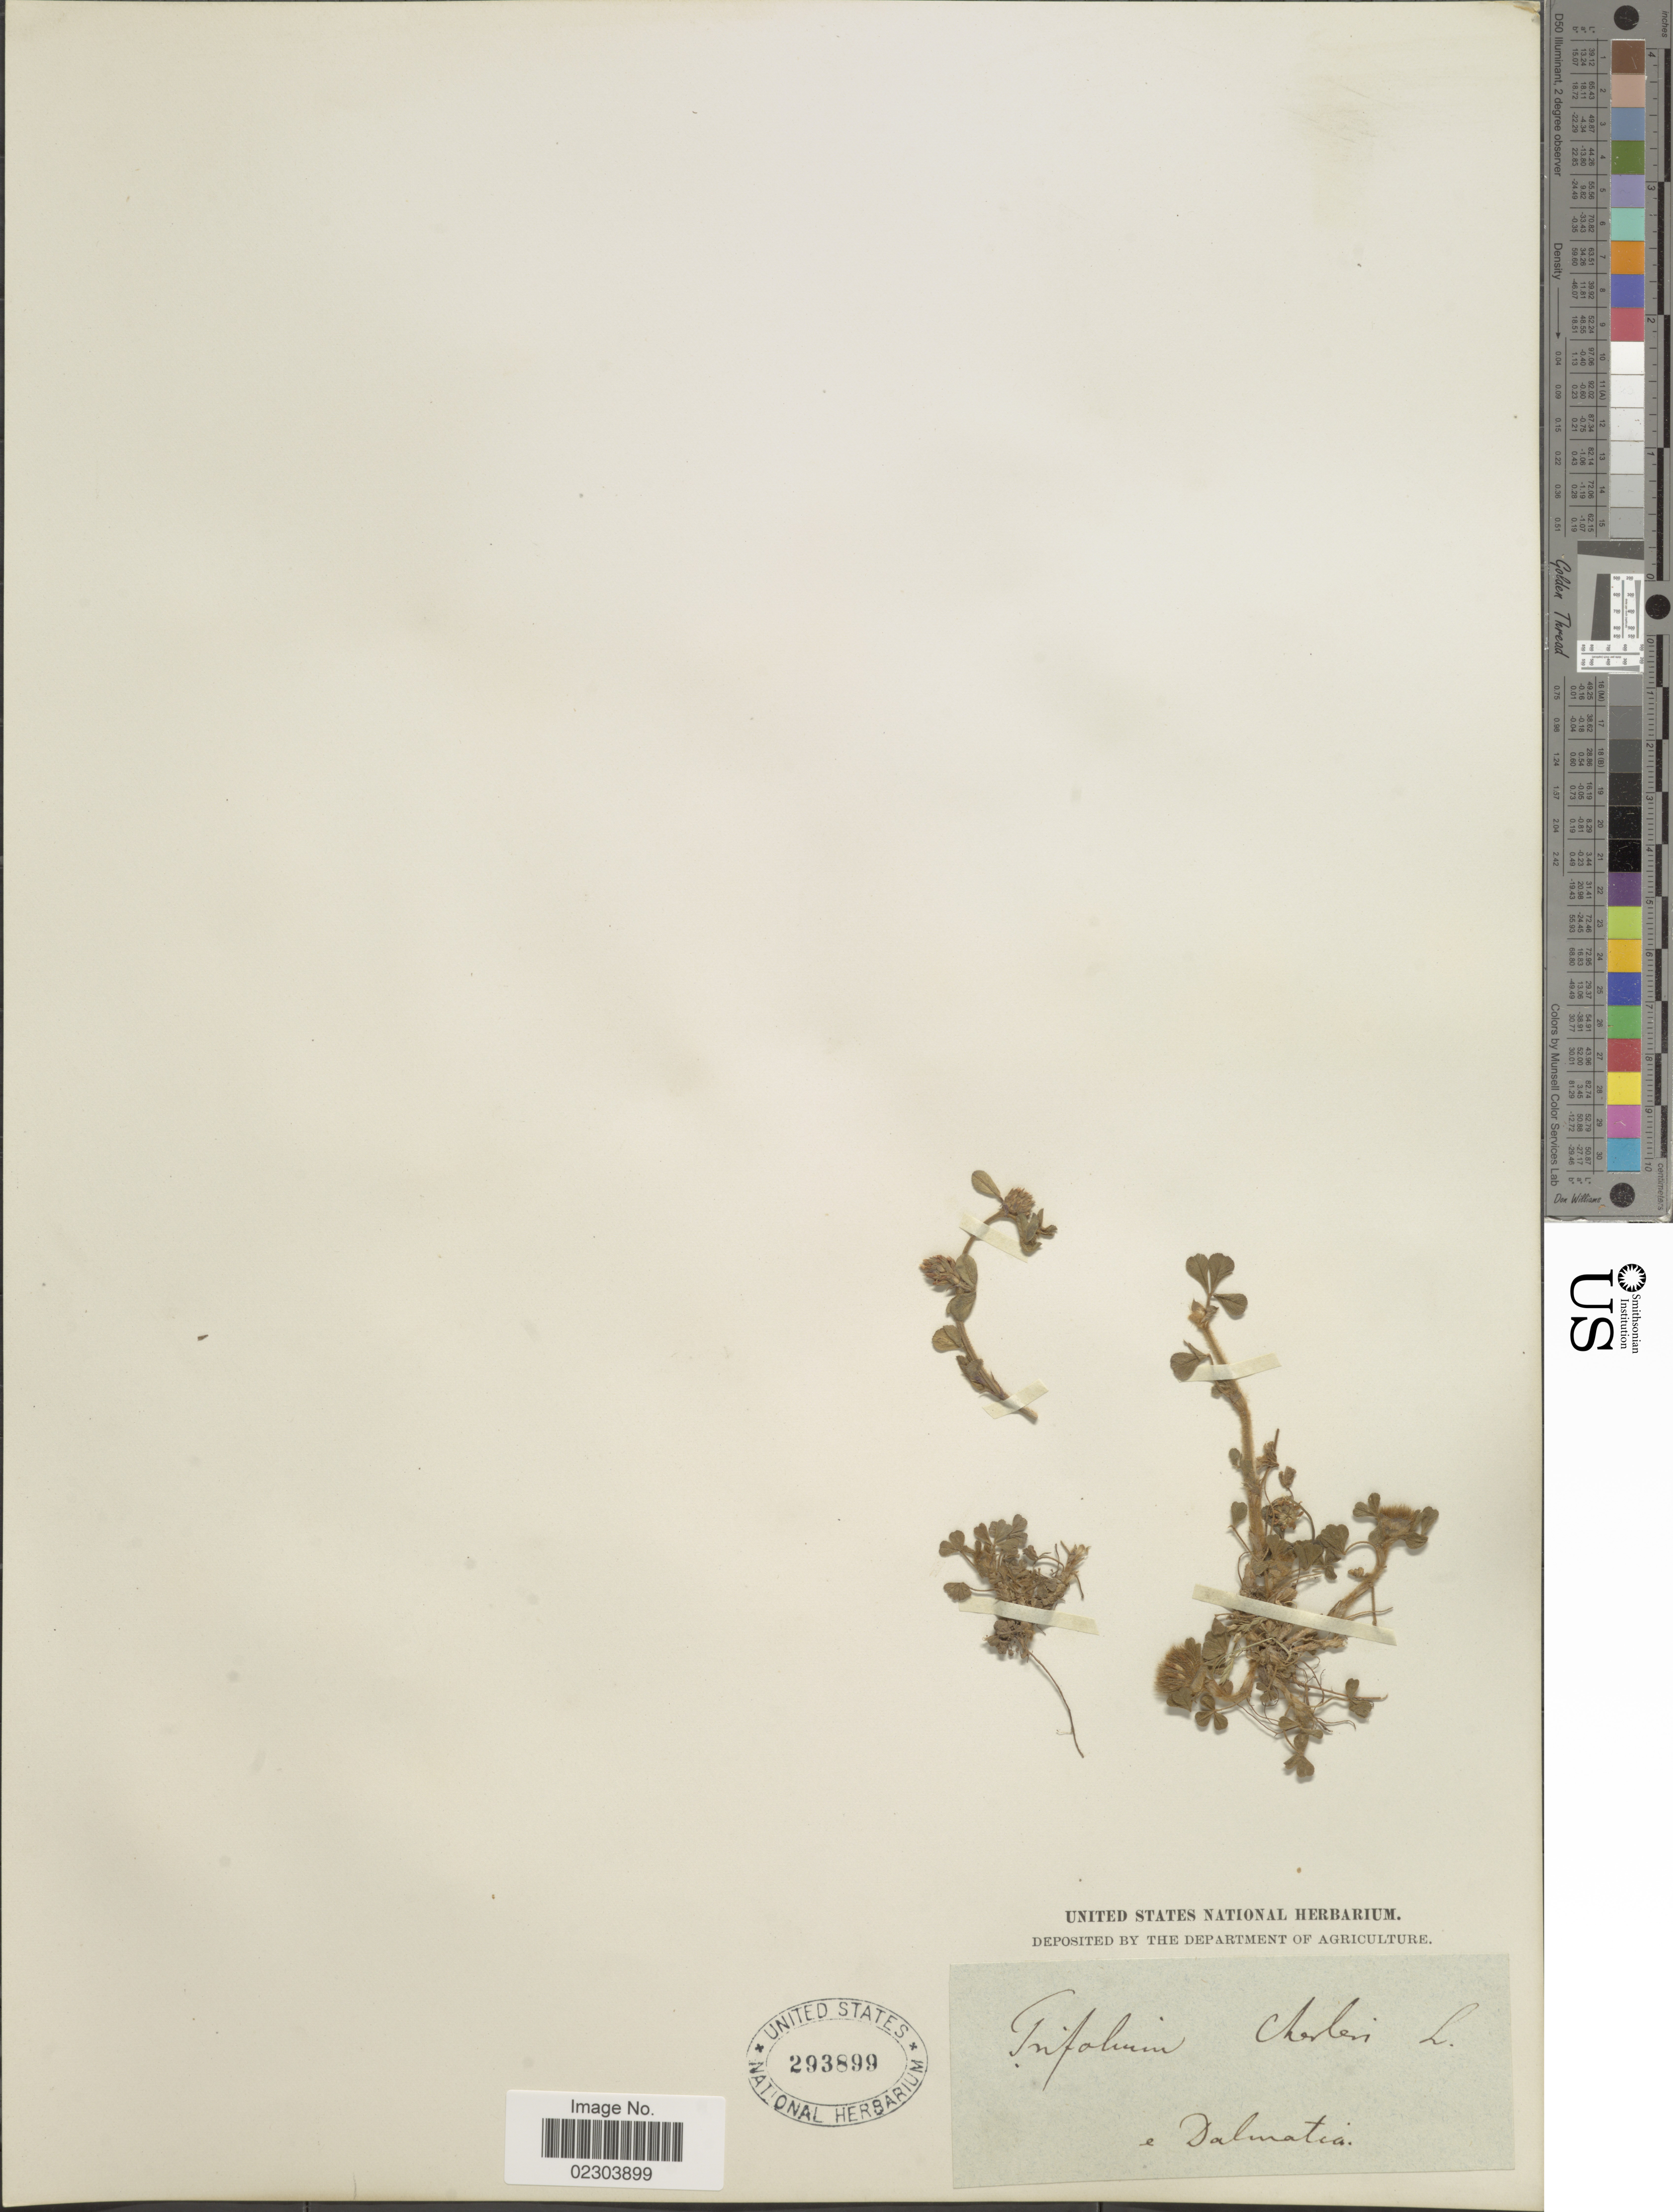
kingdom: Plantae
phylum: Tracheophyta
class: Magnoliopsida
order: Fabales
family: Fabaceae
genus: Trifolium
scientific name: Trifolium cherleri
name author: L.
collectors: ex herb. United States National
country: Croatia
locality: E Dalmatia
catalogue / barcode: US 293899